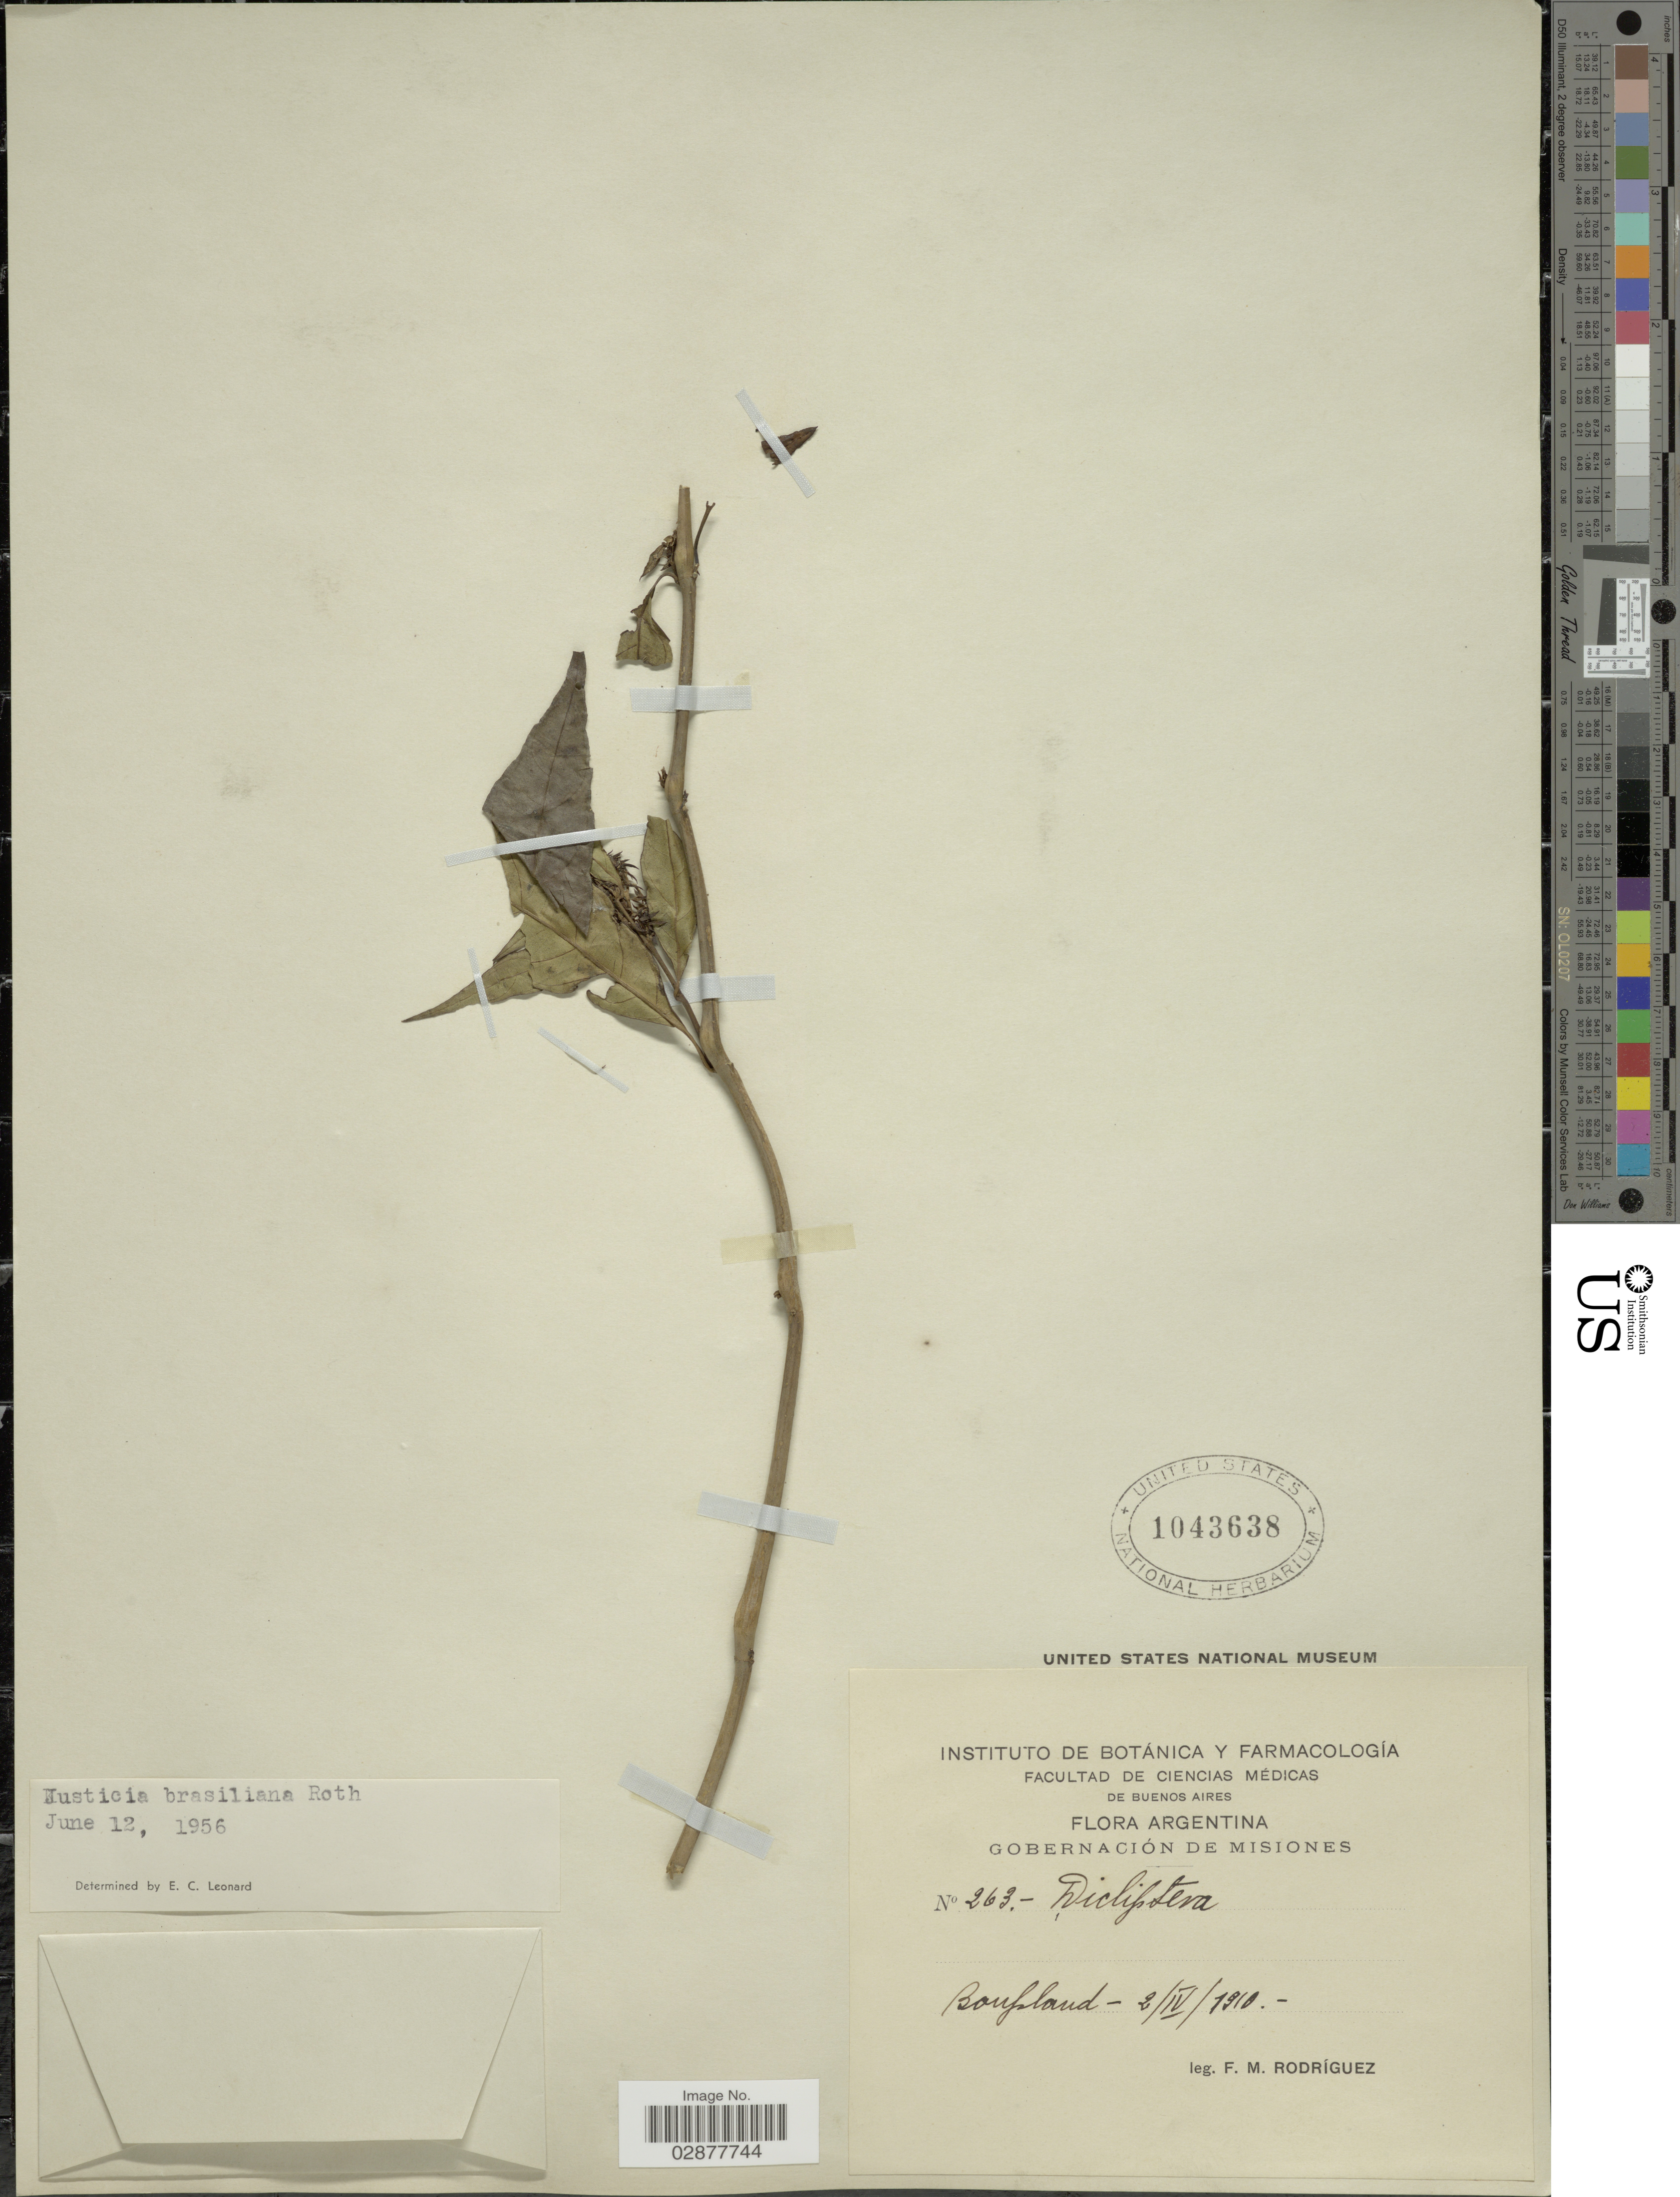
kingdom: Plantae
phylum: Tracheophyta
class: Magnoliopsida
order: Lamiales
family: Acanthaceae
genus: Justicia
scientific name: Justicia brasiliana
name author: Roth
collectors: F. M. Rodriguez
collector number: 263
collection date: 1910-04-02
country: Argentina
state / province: Misiones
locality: Gobernación de Misiones. Bonpland.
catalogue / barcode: US 1043638